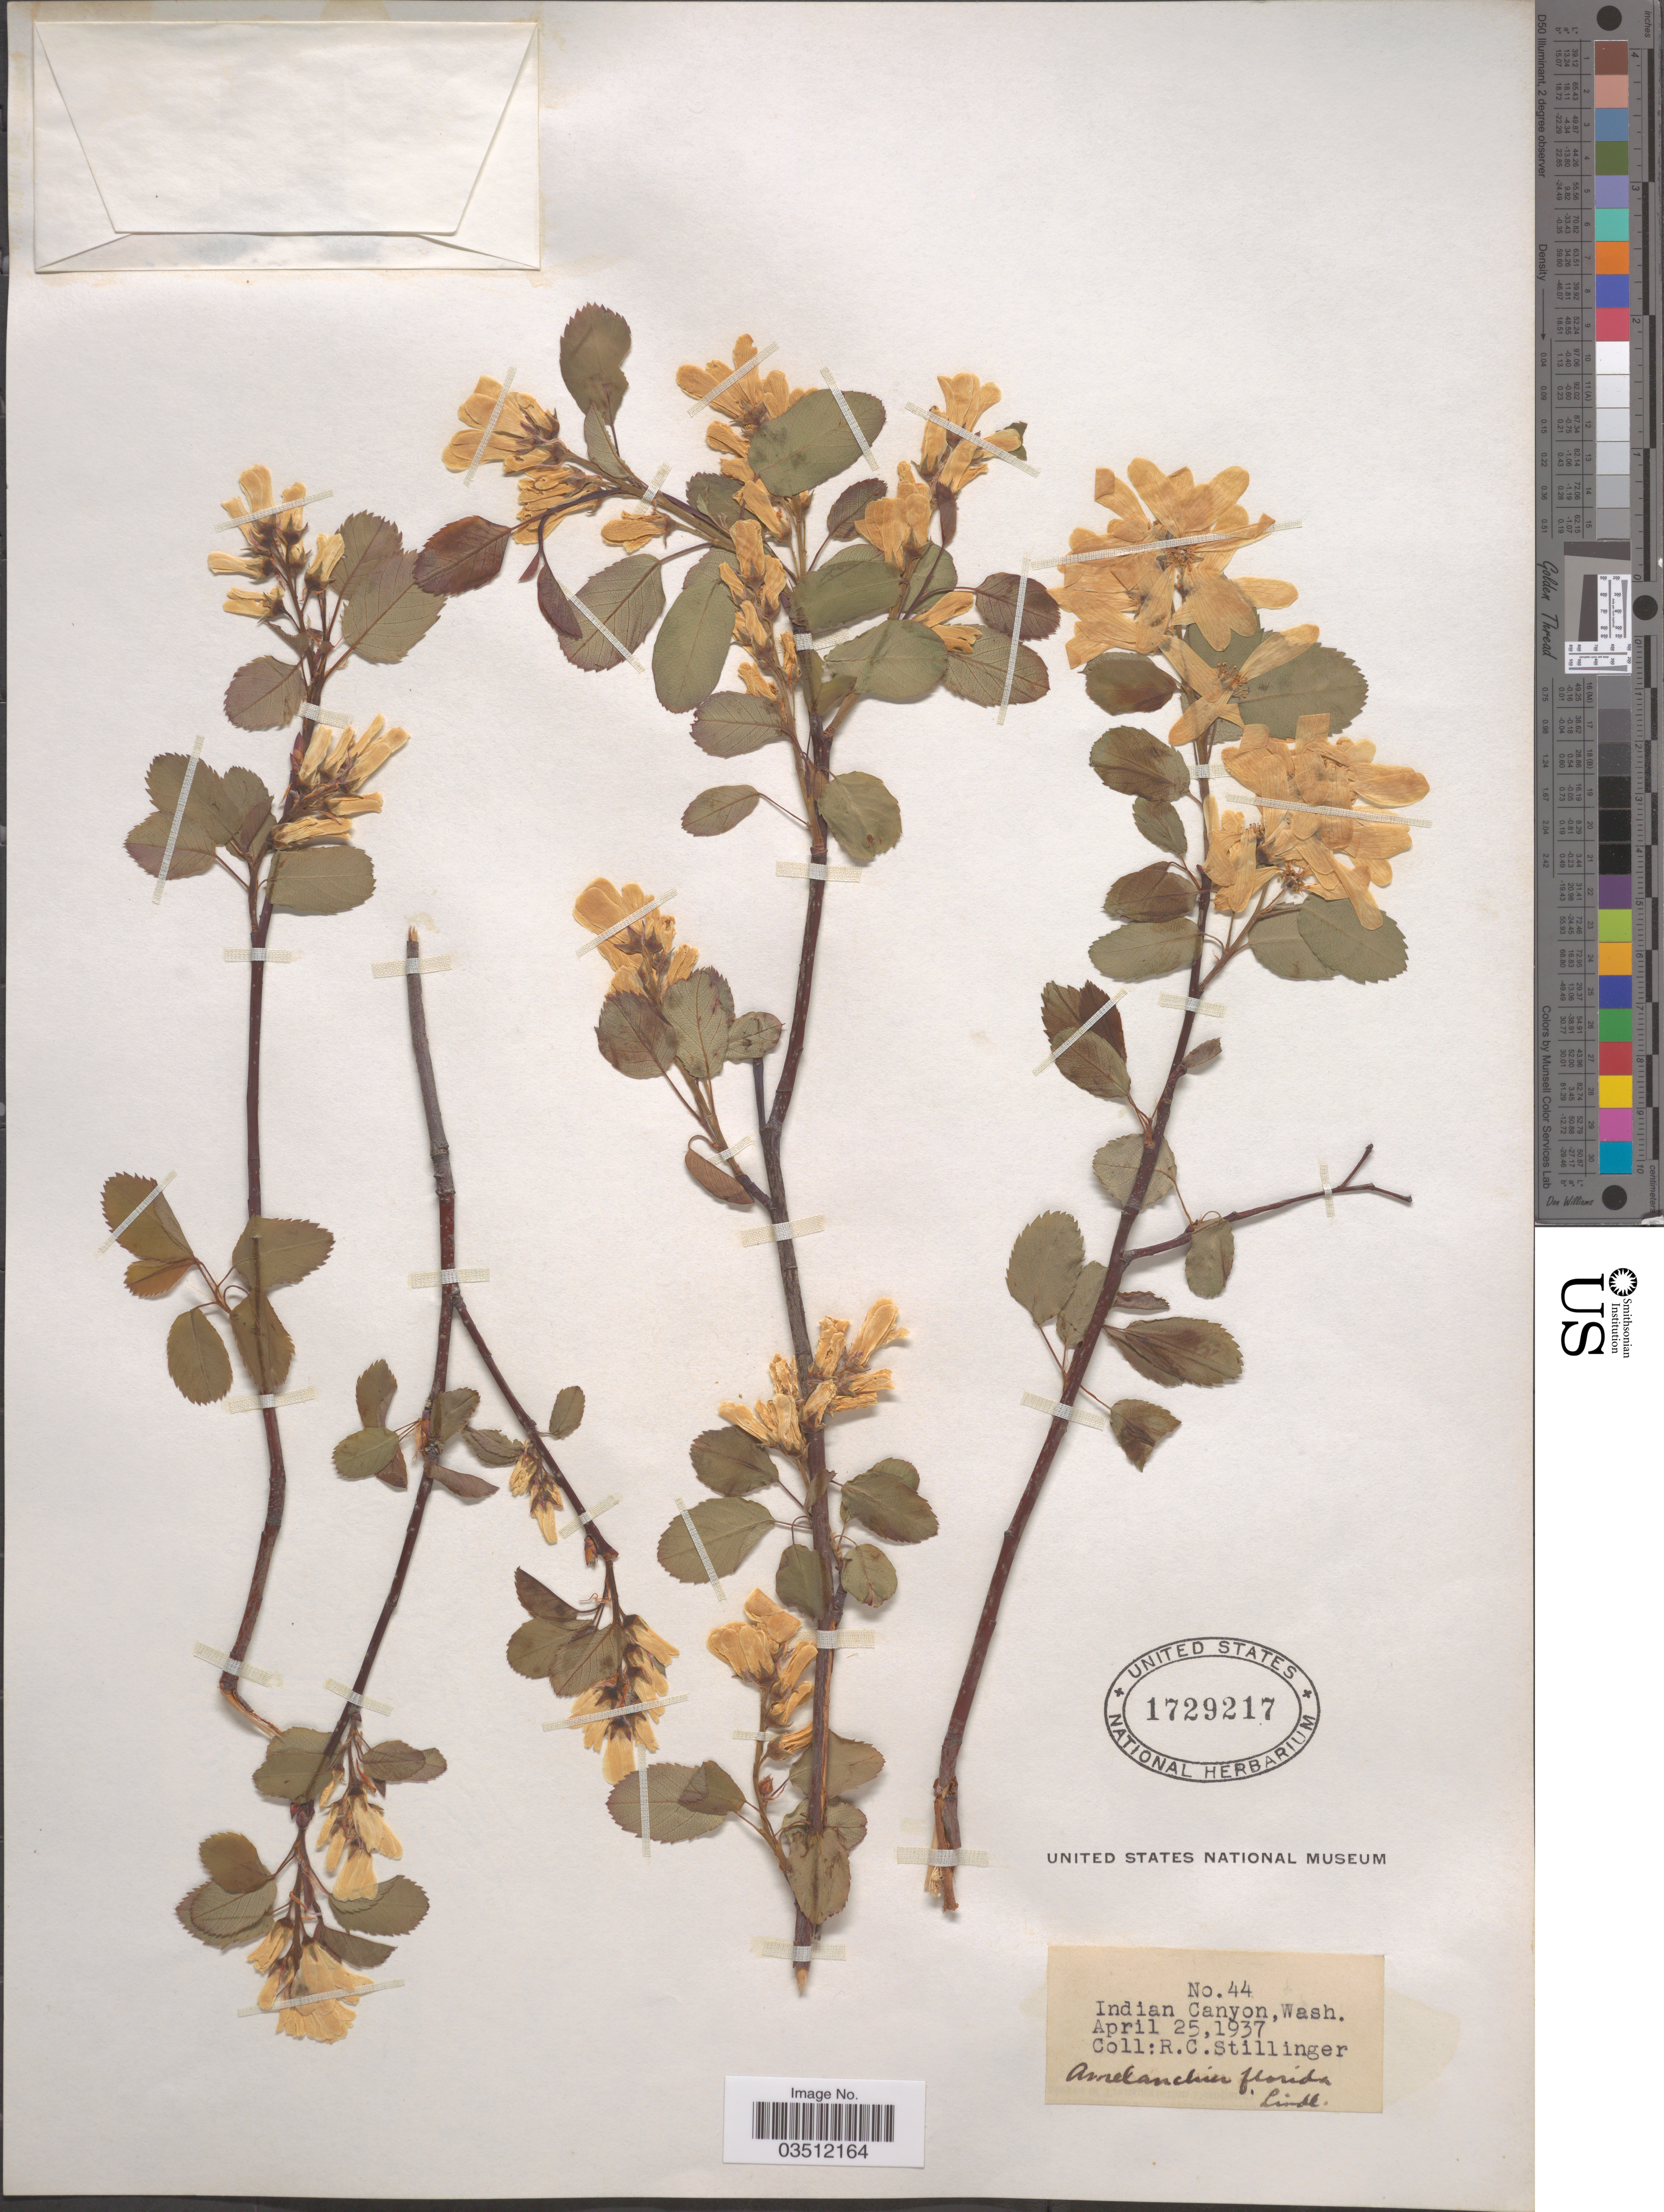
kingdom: Plantae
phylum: Tracheophyta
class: Magnoliopsida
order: Rosales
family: Rosaceae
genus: Amelanchier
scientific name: Amelanchier florida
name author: Lindl.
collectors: R. Stillinger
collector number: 44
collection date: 1937-04-25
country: United States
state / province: Washington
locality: Indian Canyon.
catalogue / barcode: US 1729217